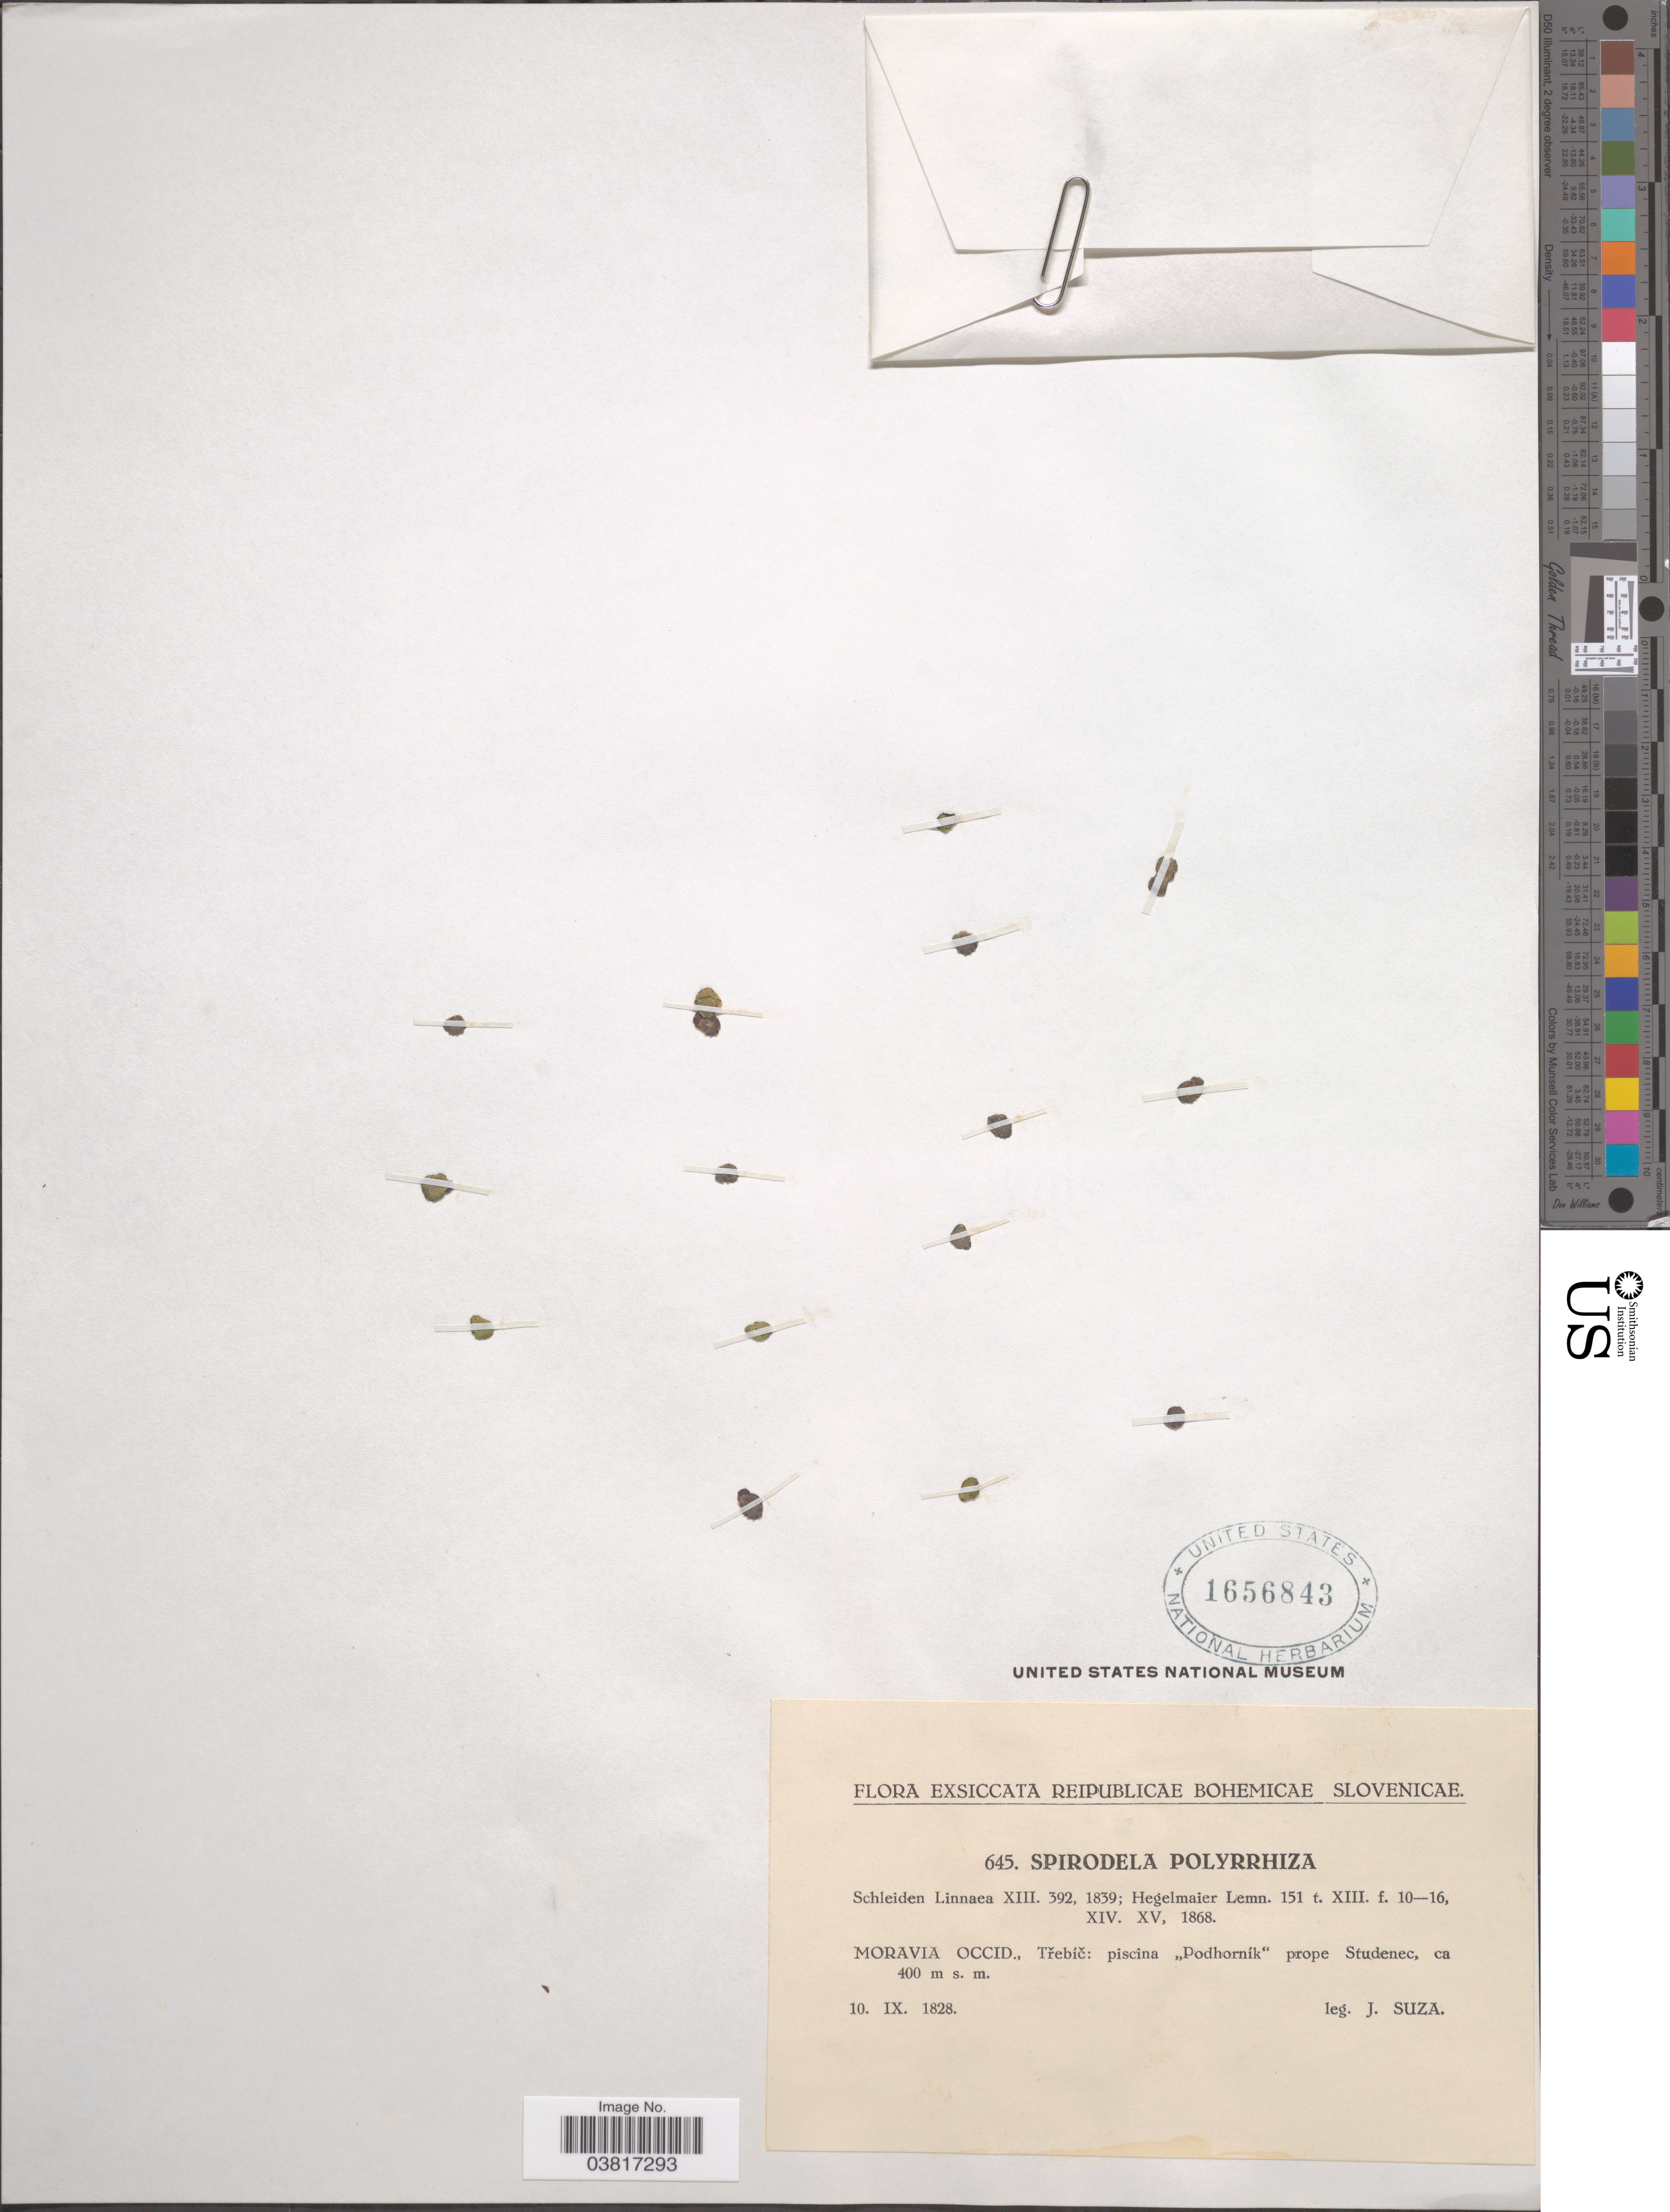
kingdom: Plantae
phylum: Tracheophyta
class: Liliopsida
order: Alismatales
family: Araceae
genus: Spirodela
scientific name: Spirodela polyrrhiza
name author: (L.) Schleid.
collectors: J. Suza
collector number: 645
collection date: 1828-09-10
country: Czechia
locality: Reipublicae Bohemicae Slovenicae [unsure placement] Moravia Occid., Tŕebíč: piscina ,"Podhorník" prope Studenec.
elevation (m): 400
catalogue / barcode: US 1656843